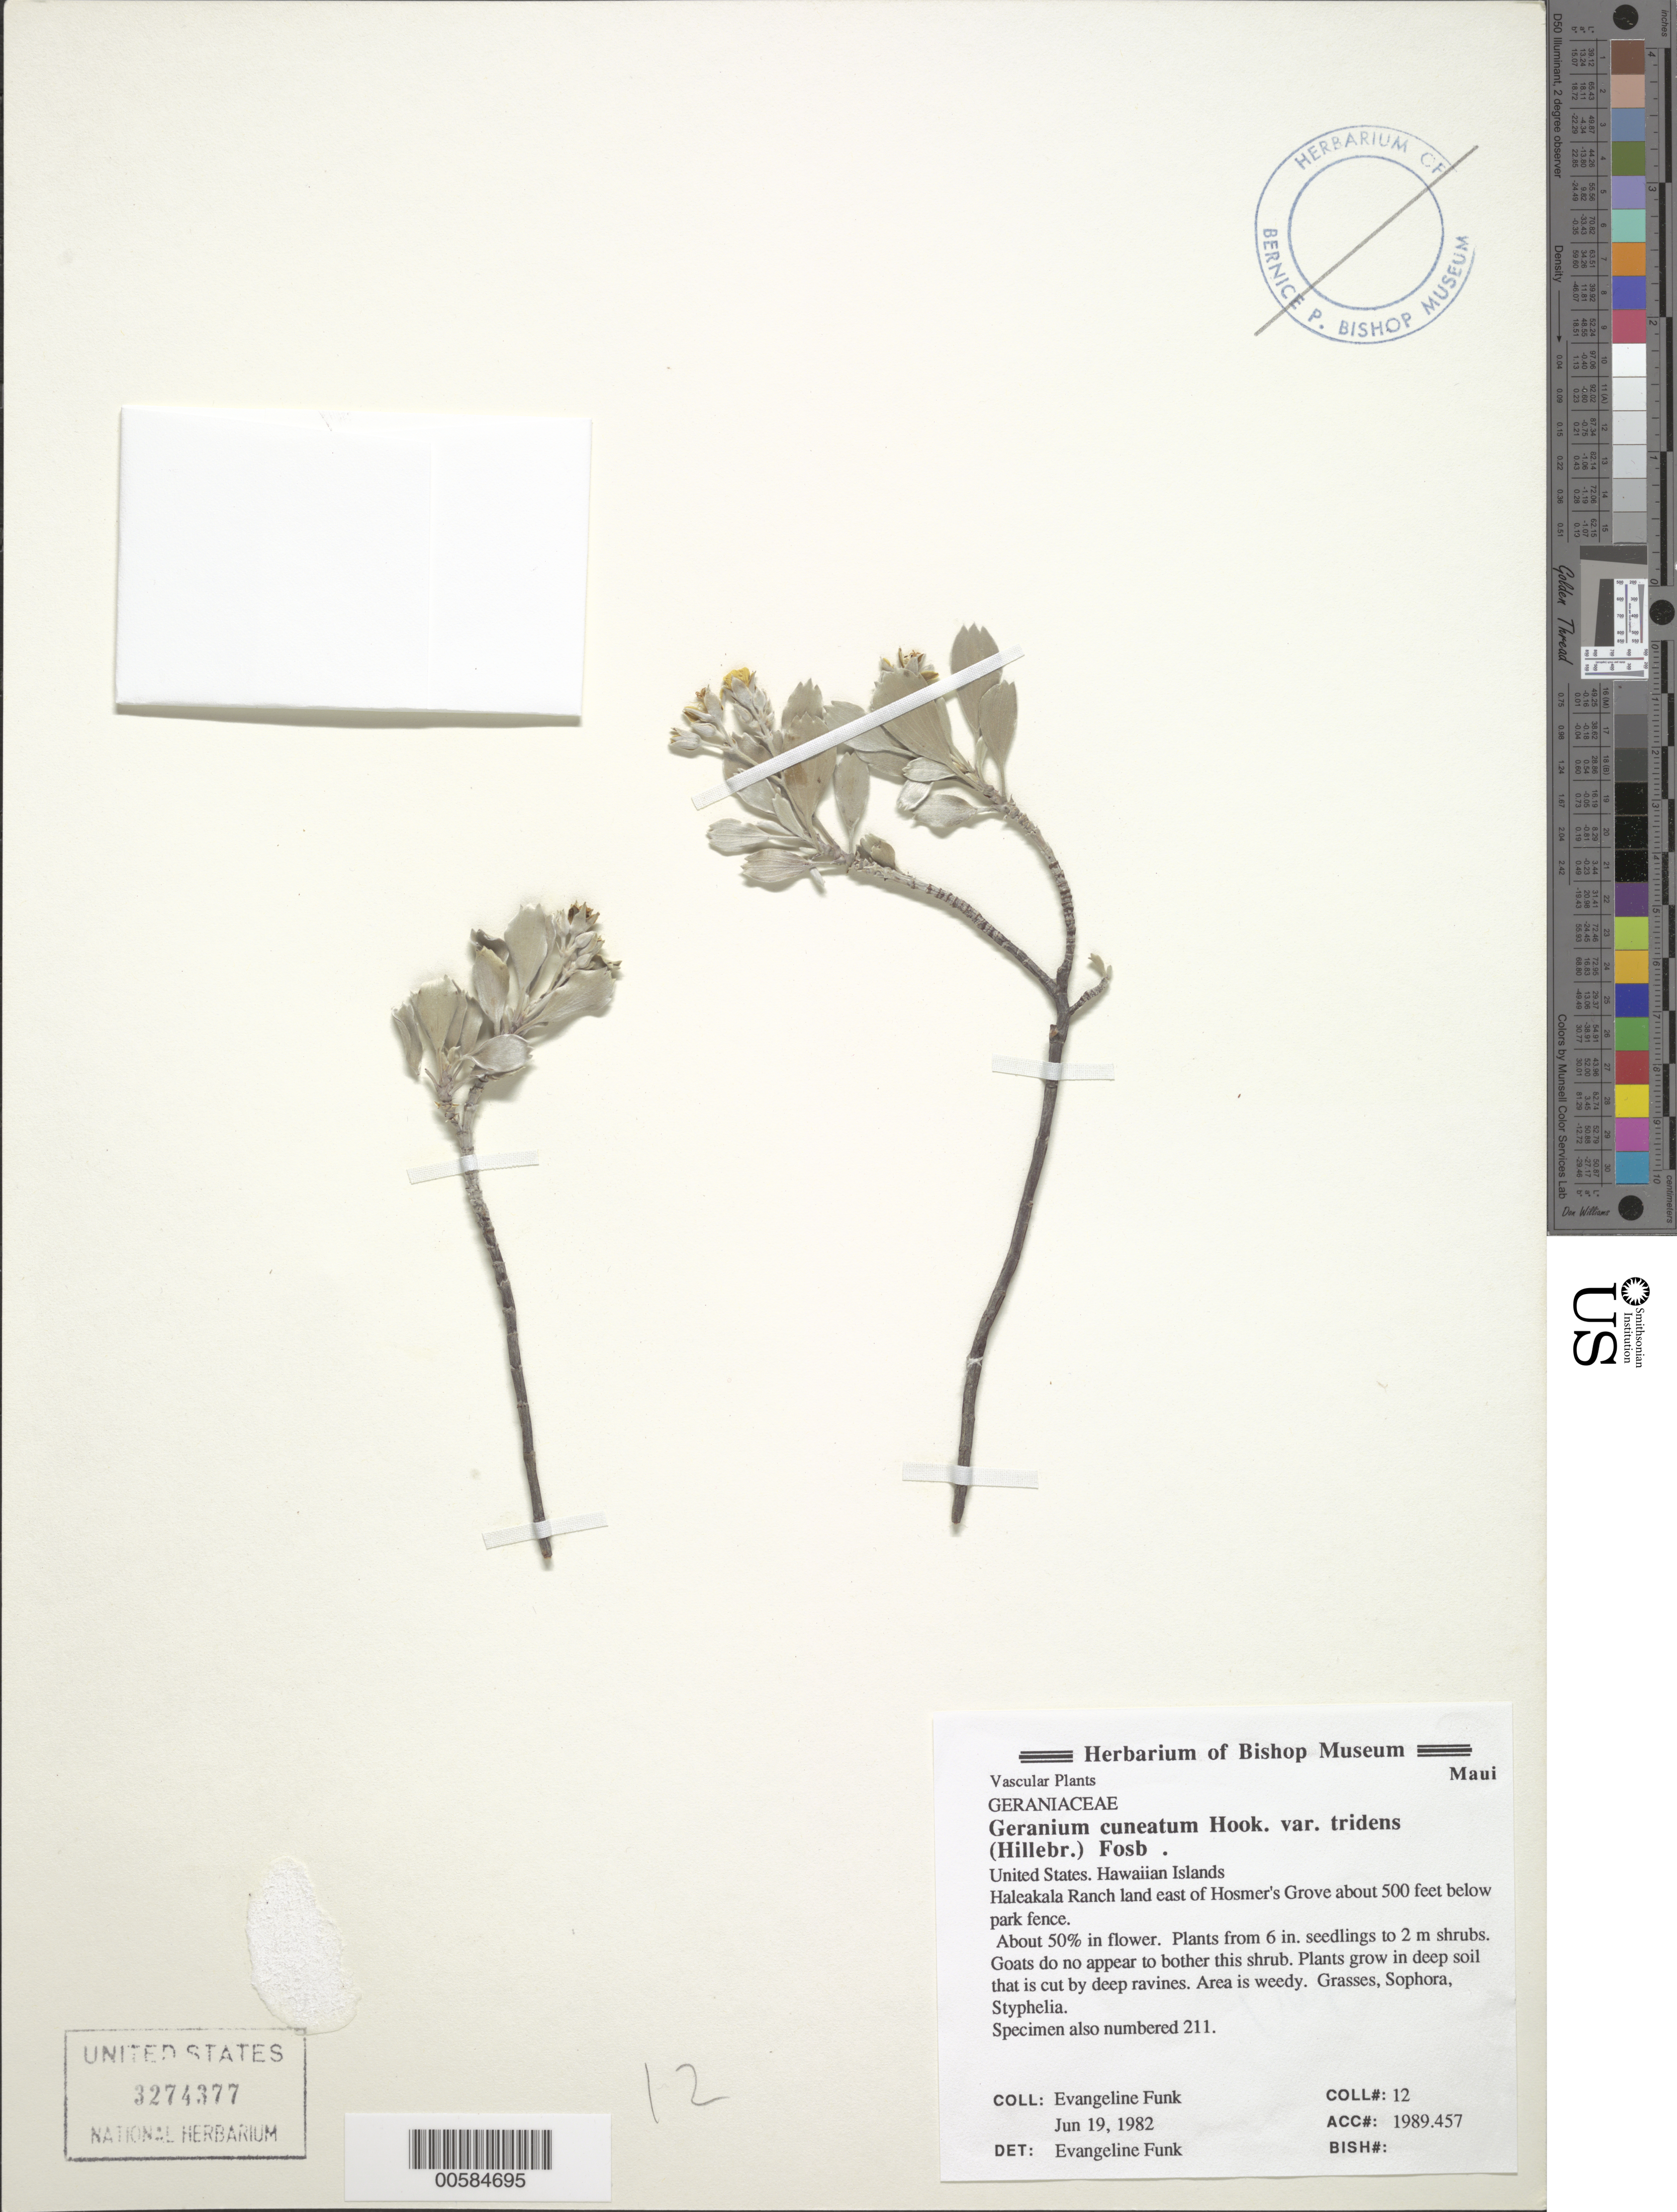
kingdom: Plantae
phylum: Tracheophyta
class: Magnoliopsida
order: Geraniales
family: Geraniaceae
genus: Geranium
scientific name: Geranium cuneatum subsp. tridens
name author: (Hillebr.) Carlquist & Bissing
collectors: E. Funk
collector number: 12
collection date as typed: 19 Jun 1982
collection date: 1982-06-19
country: United States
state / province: Hawaii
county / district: Maui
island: Maui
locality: Haleakala Ranch land E of Hosmer's Grove ca 500 ft below park fence.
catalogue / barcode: US 3274377